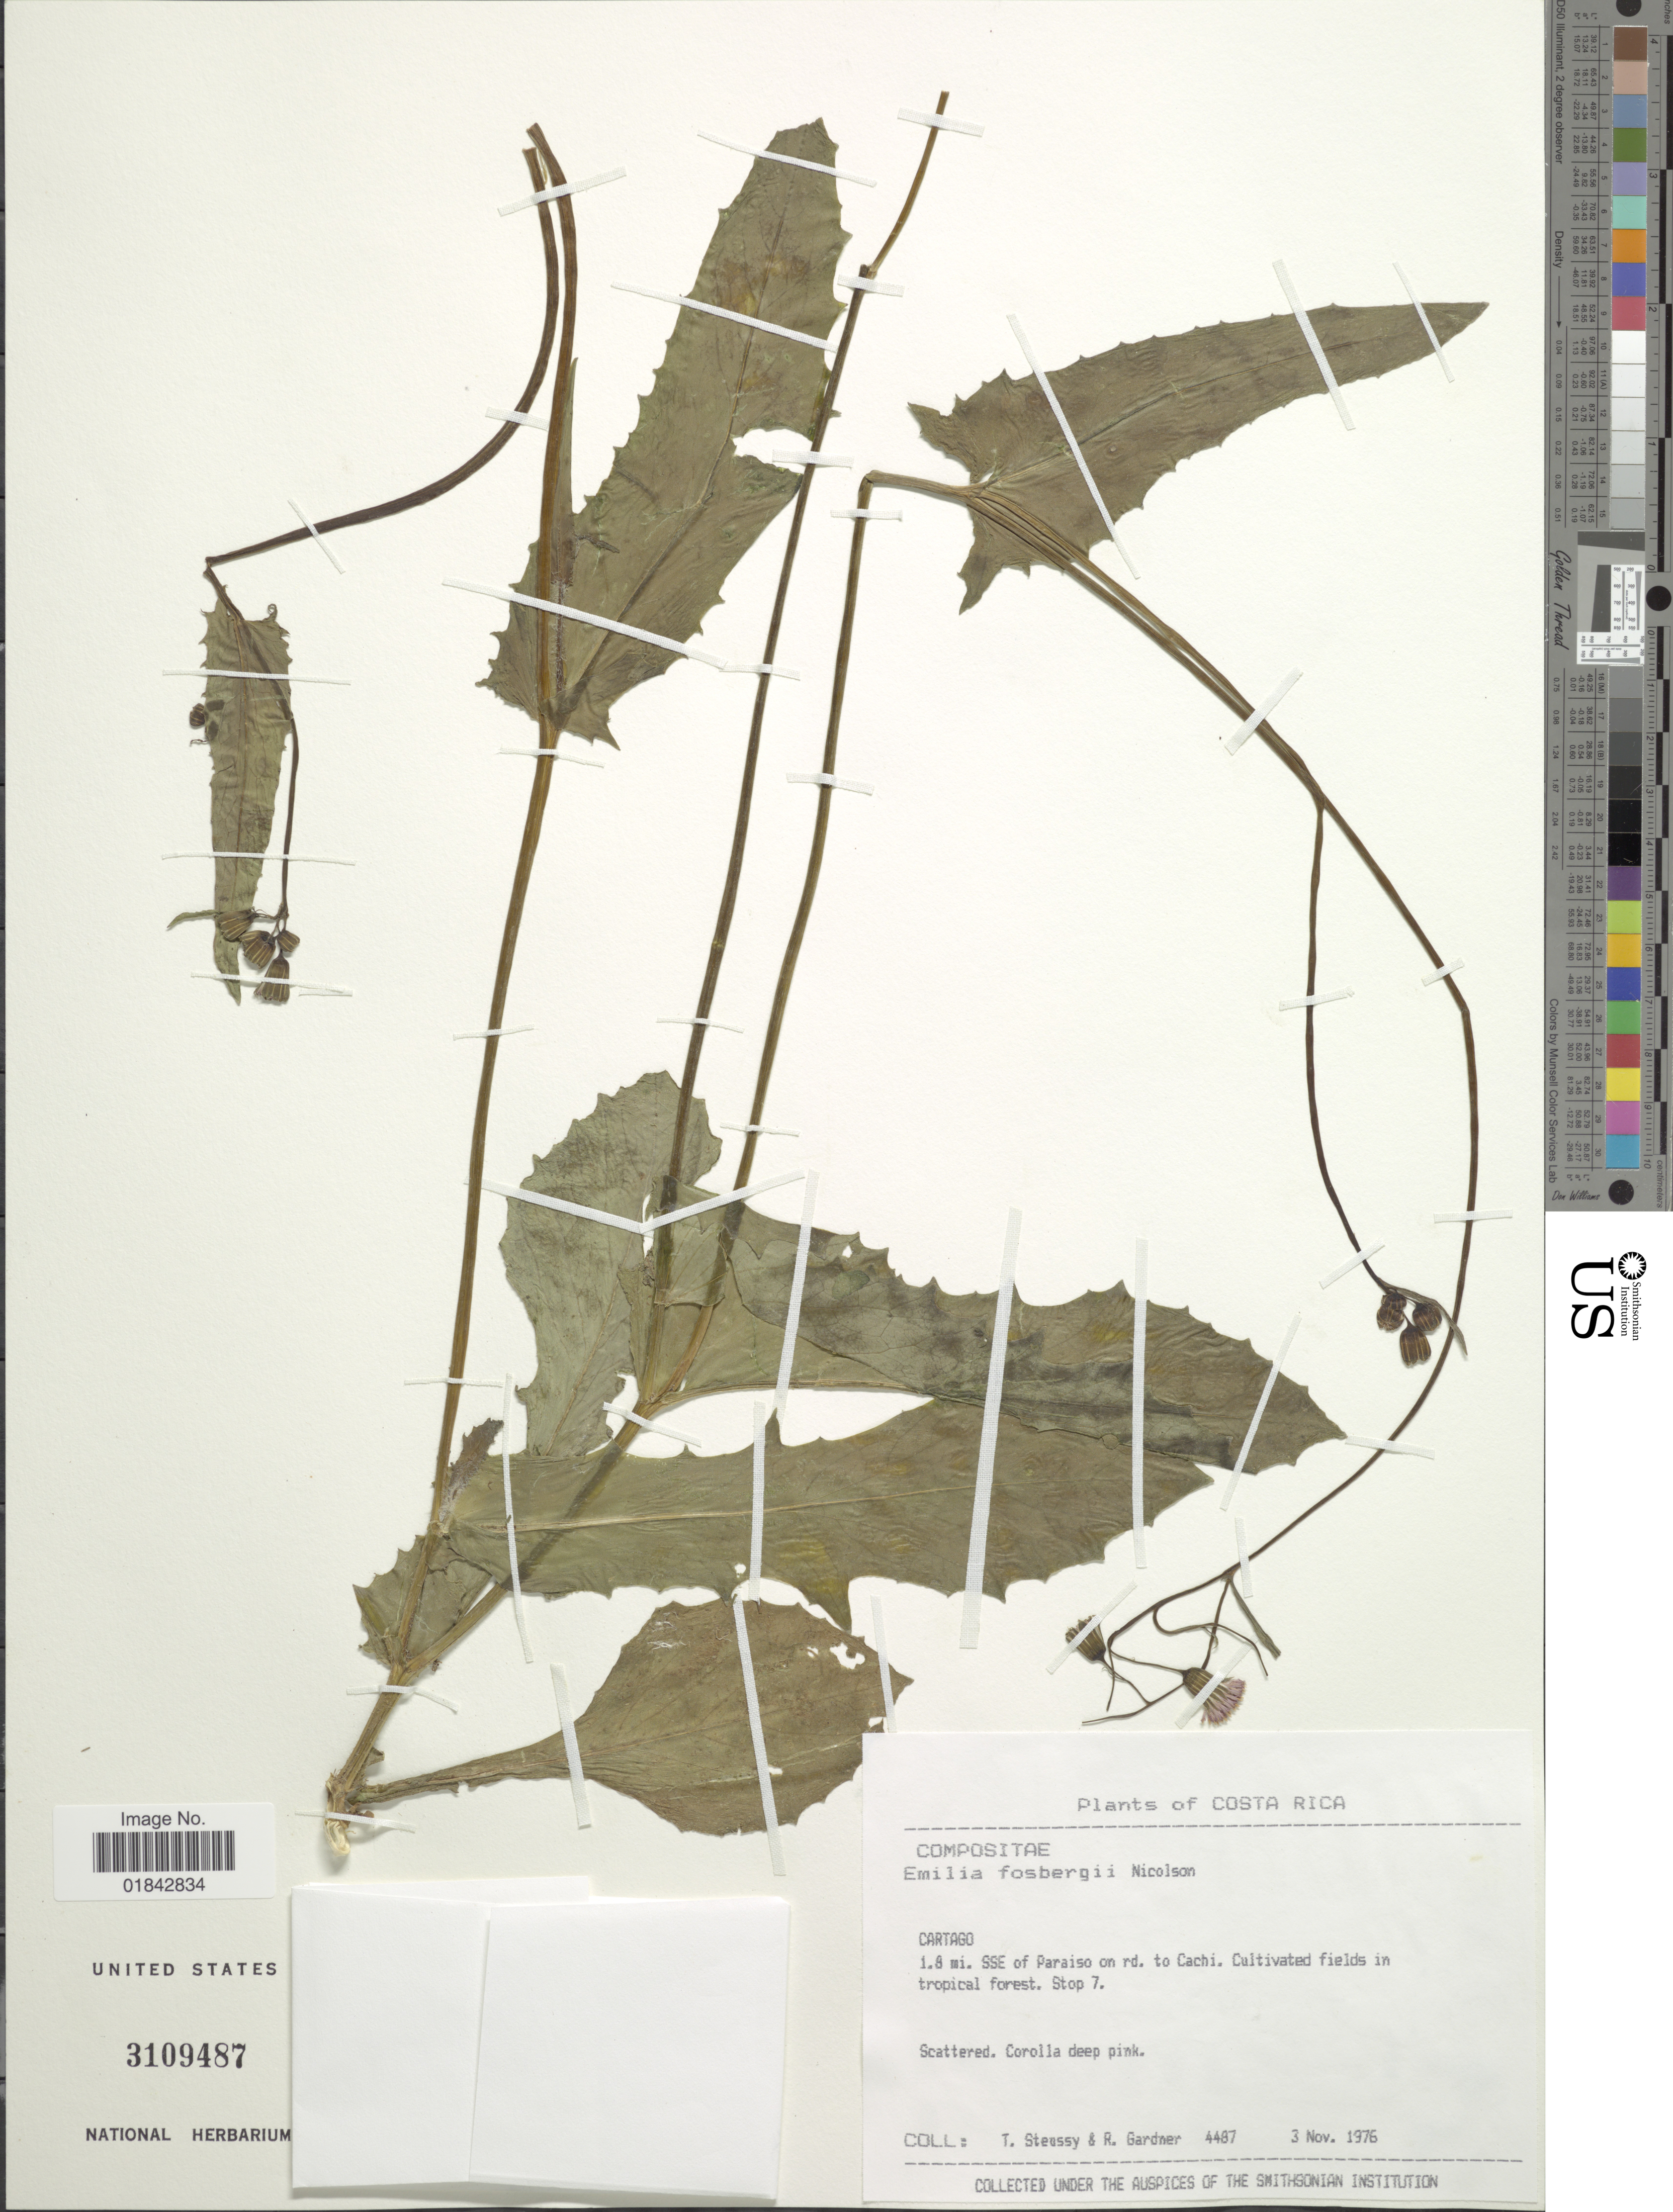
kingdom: Plantae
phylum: Tracheophyta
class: Magnoliopsida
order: Asterales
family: Asteraceae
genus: Emilia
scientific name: Emilia fosbergii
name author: Nicolson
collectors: T. Steussy & R. C. Gardner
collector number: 4487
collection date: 1976-11-03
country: Costa Rica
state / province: Cartago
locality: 1.8 mi. SSE of paraiso on rd. to Cachi, cultivated fields in tropical forest, stop 7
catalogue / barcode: US 3109487